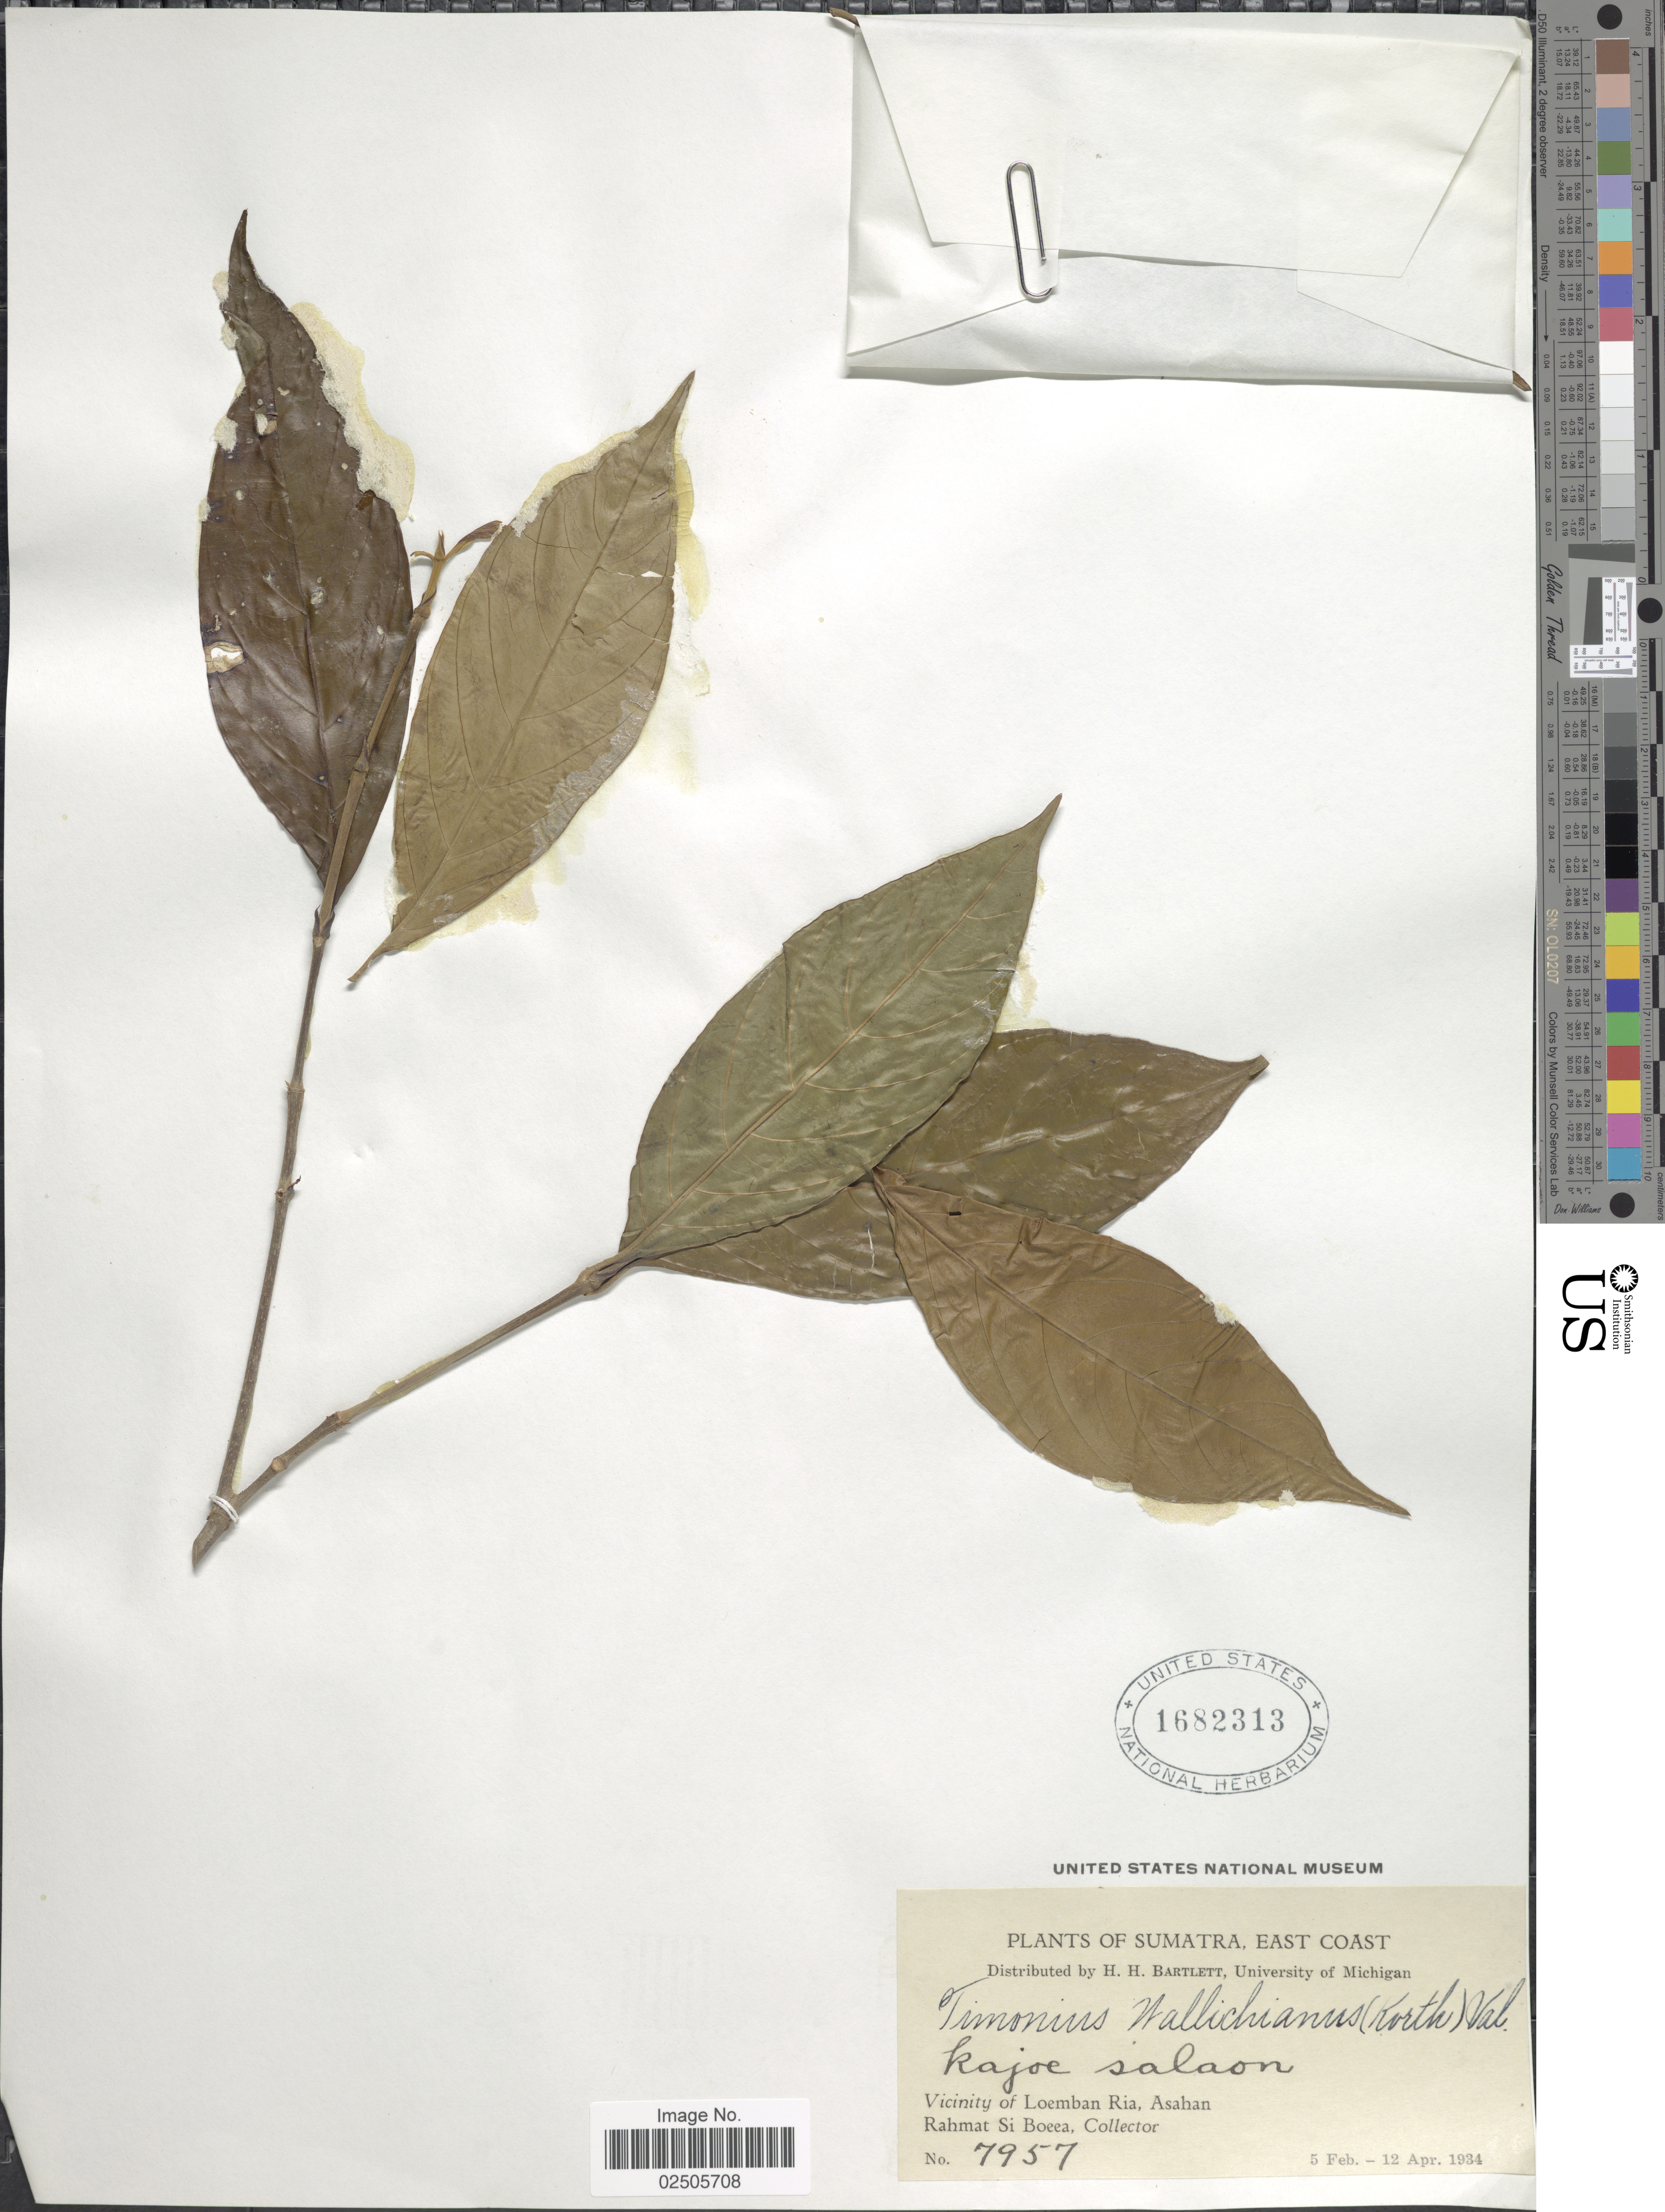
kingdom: Plantae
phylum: Tracheophyta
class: Magnoliopsida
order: Gentianales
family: Rubiaceae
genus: Timonius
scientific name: Timonius wallichianus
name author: Valeton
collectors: Rahmat Si Boeea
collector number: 7957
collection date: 1934-02-05/1934-04-12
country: Indonesia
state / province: Sumatra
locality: East Coast, Vicinity of Loemban Ria, Asahan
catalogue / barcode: US 1682313